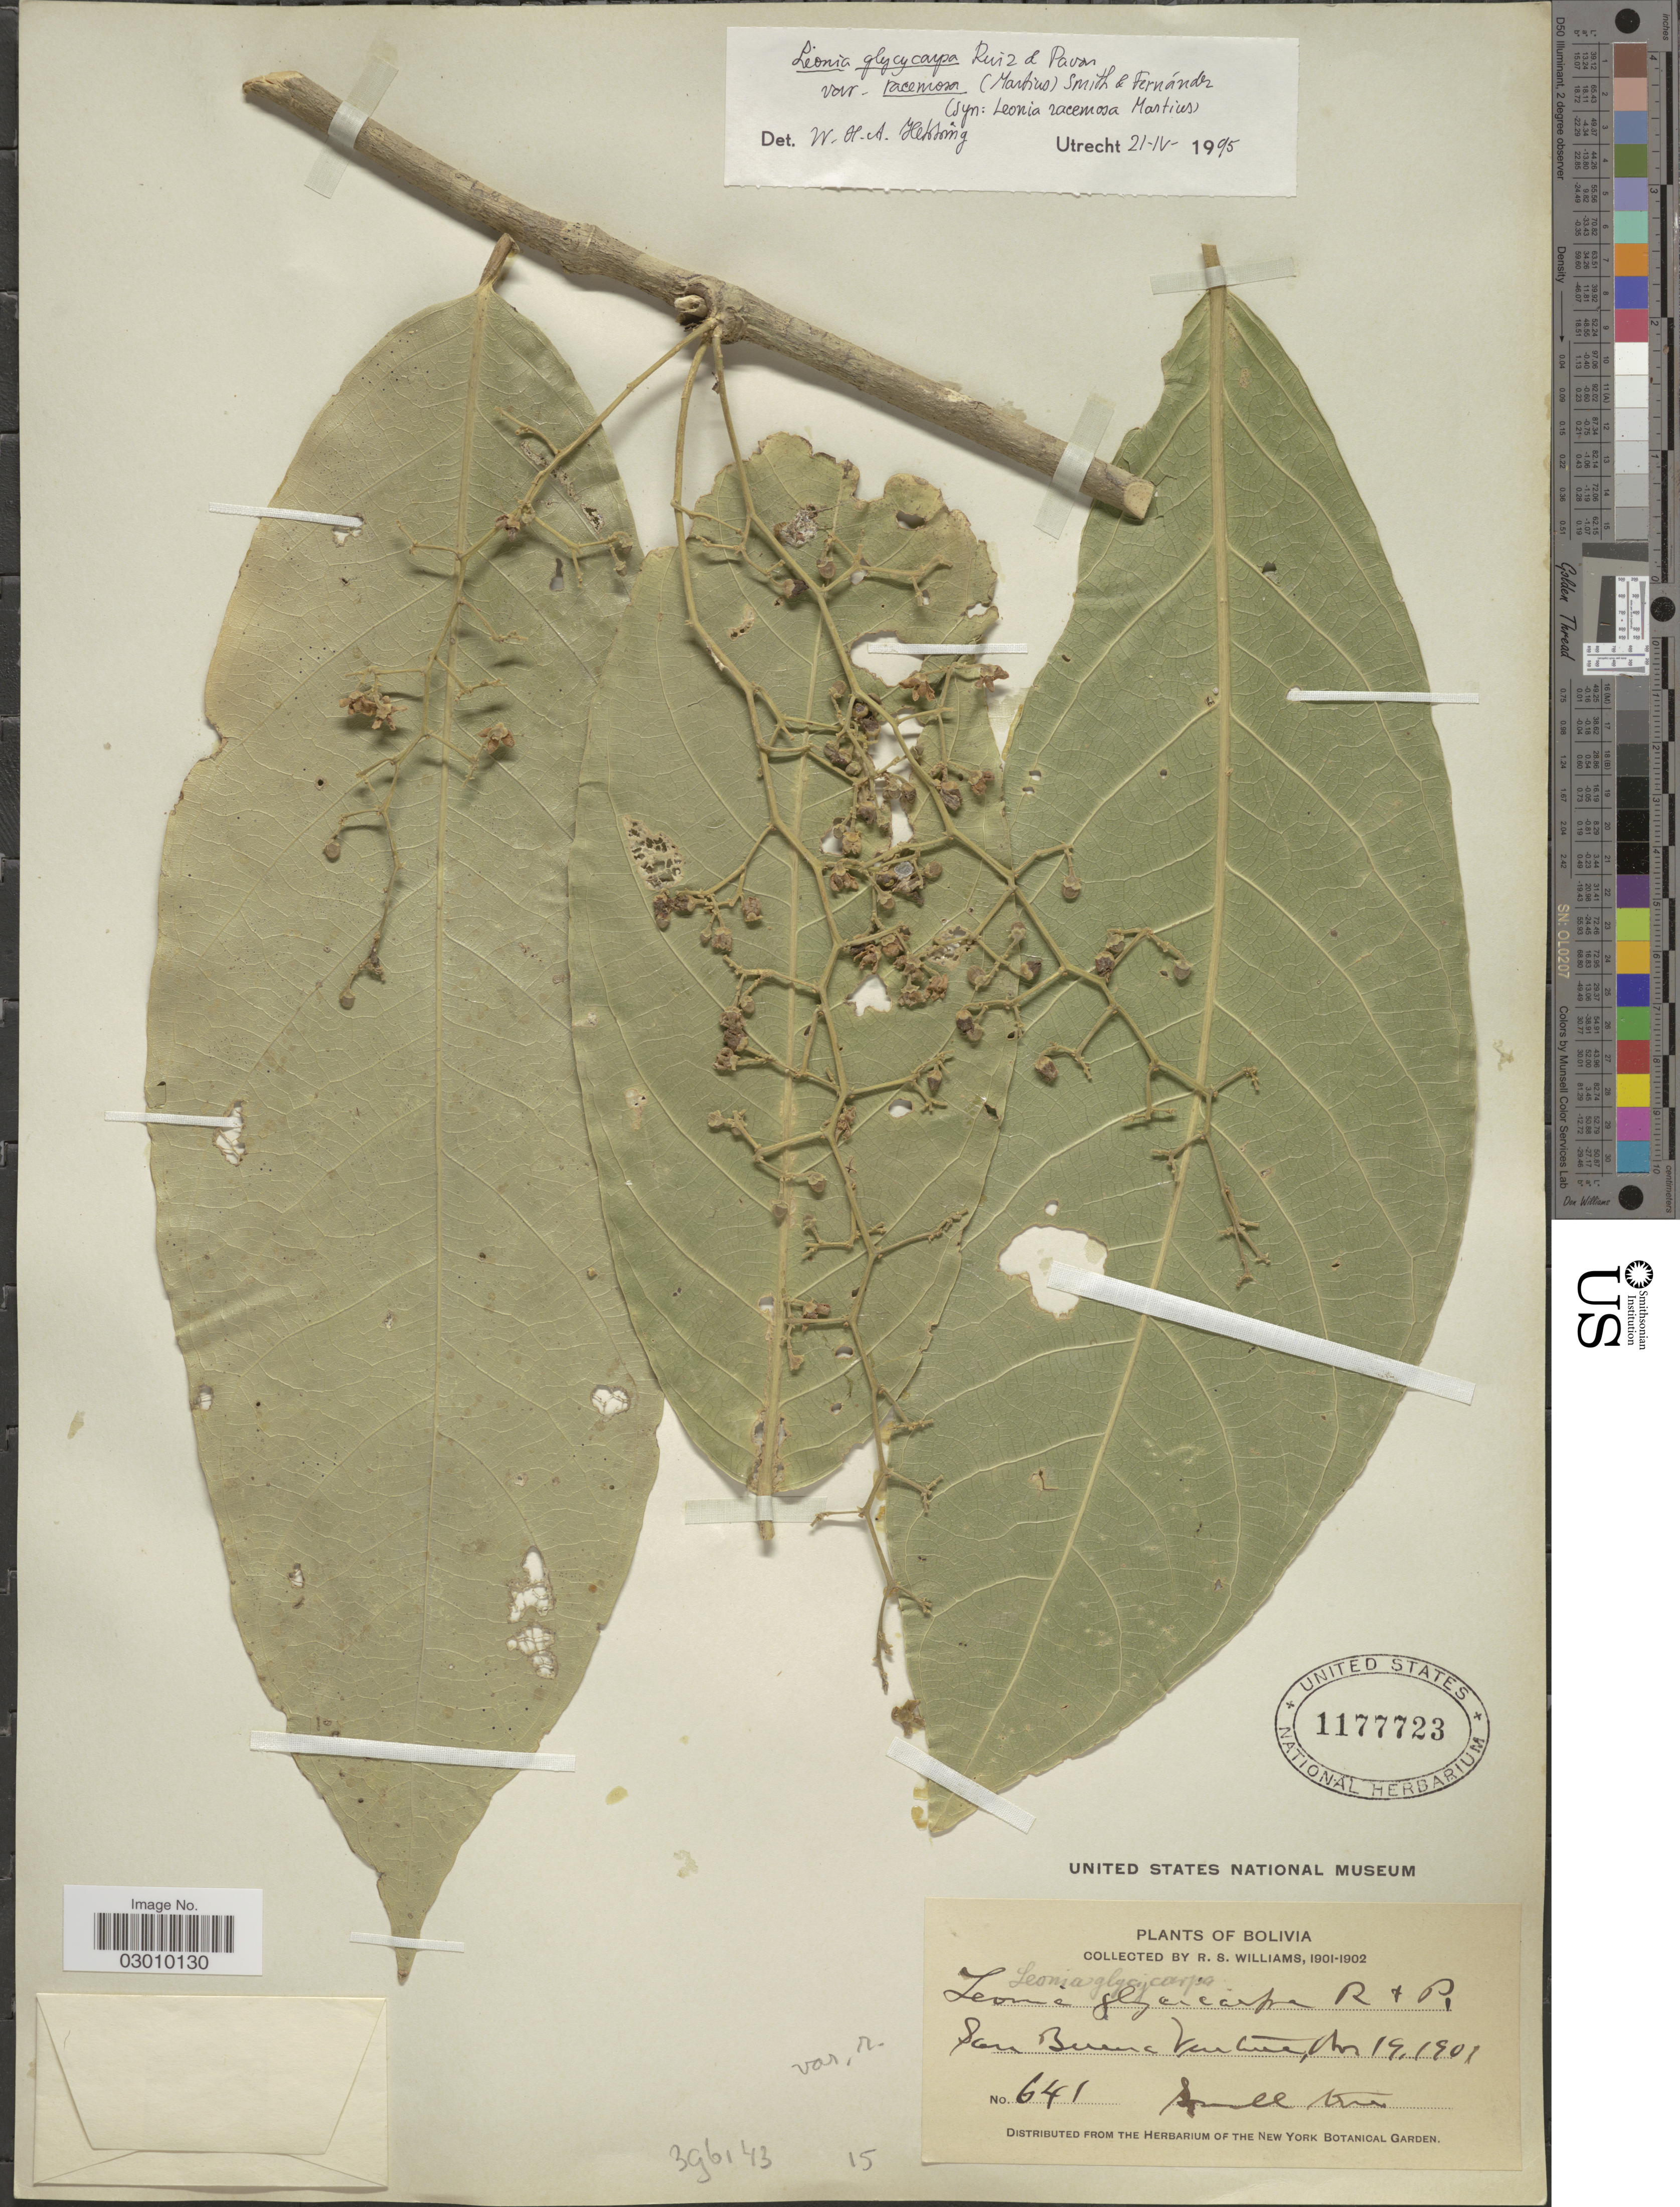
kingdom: Plantae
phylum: Tracheophyta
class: Magnoliopsida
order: Malpighiales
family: Violaceae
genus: Leonia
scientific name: Leonia glycycarpa var. racemosa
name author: (Mart.) L.B. Sm. & A. Fernández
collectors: R. S. Williams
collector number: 641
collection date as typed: Nov. 19, 1901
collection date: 1901-11-19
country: Bolivia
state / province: La Paz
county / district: Iturralde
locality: San Buena Ventura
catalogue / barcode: US 1177723